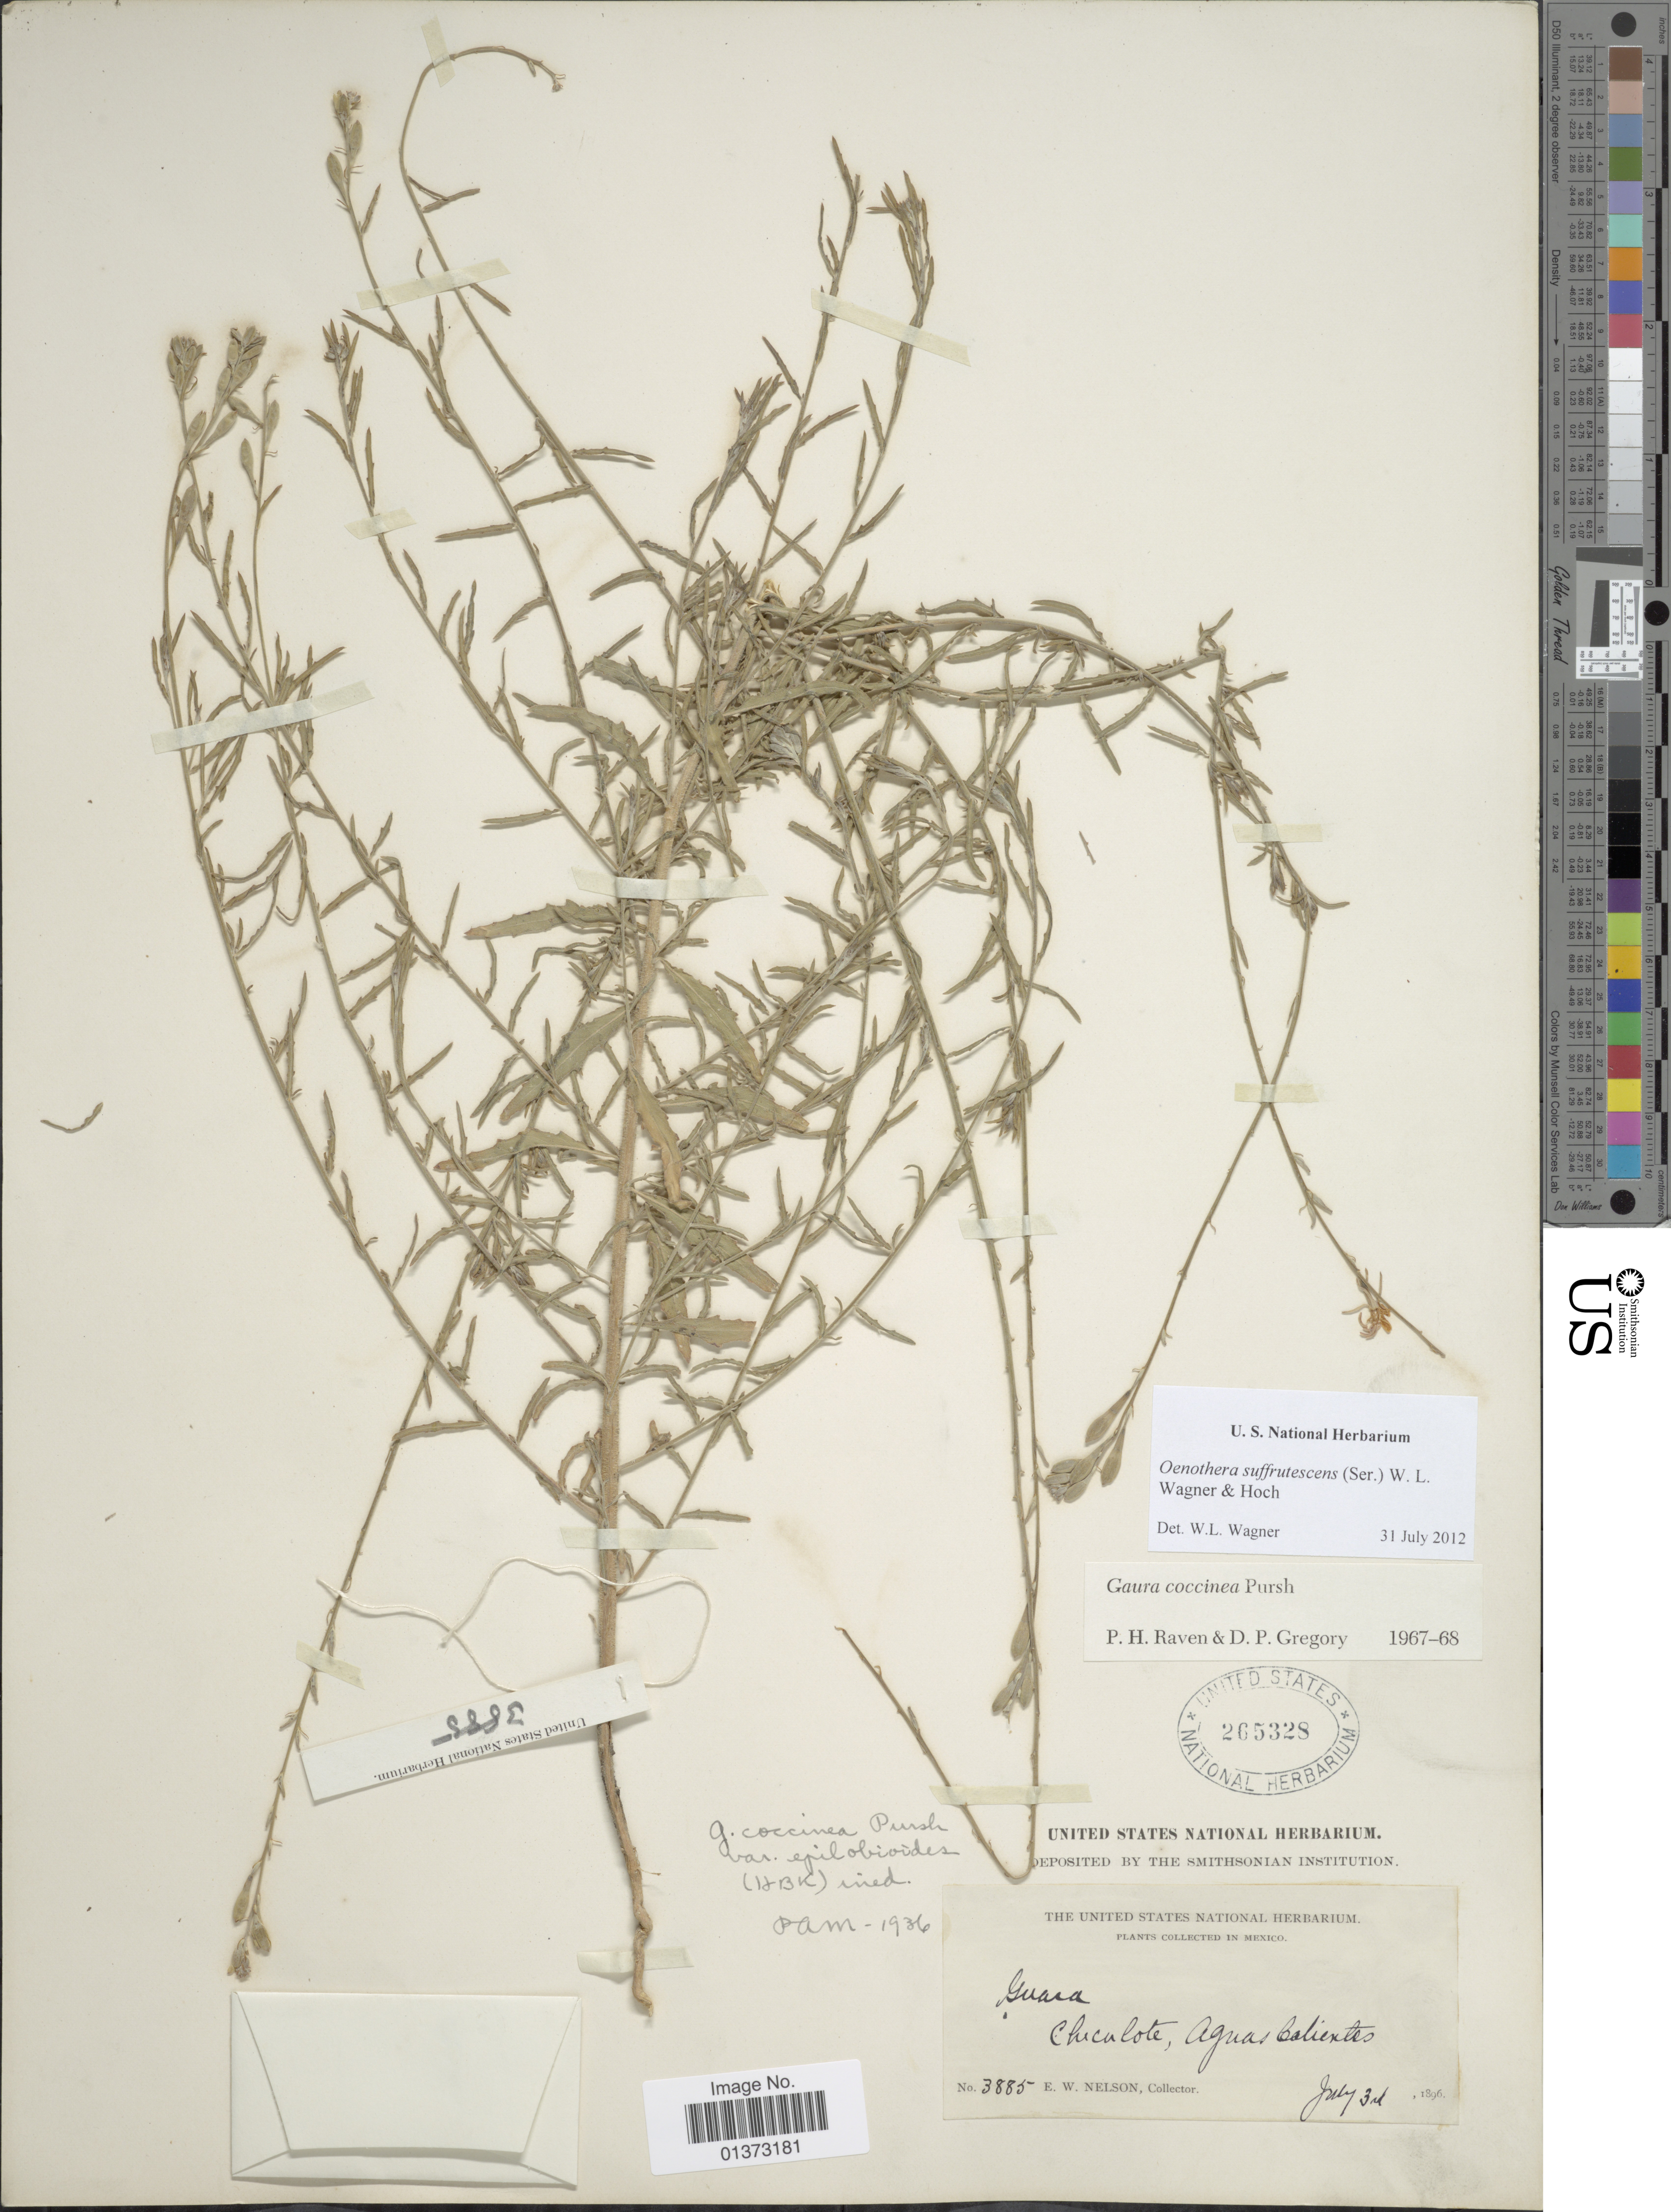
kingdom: Plantae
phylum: Tracheophyta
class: Magnoliopsida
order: Myrtales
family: Onagraceae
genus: Oenothera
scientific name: Oenothera suffrutescens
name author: (Ser.) W.L. Wagner & Hoch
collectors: E. W. Nelson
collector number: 3885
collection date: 1896-07-03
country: Mexico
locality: Chicalote, Agua Calientes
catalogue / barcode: US 265328